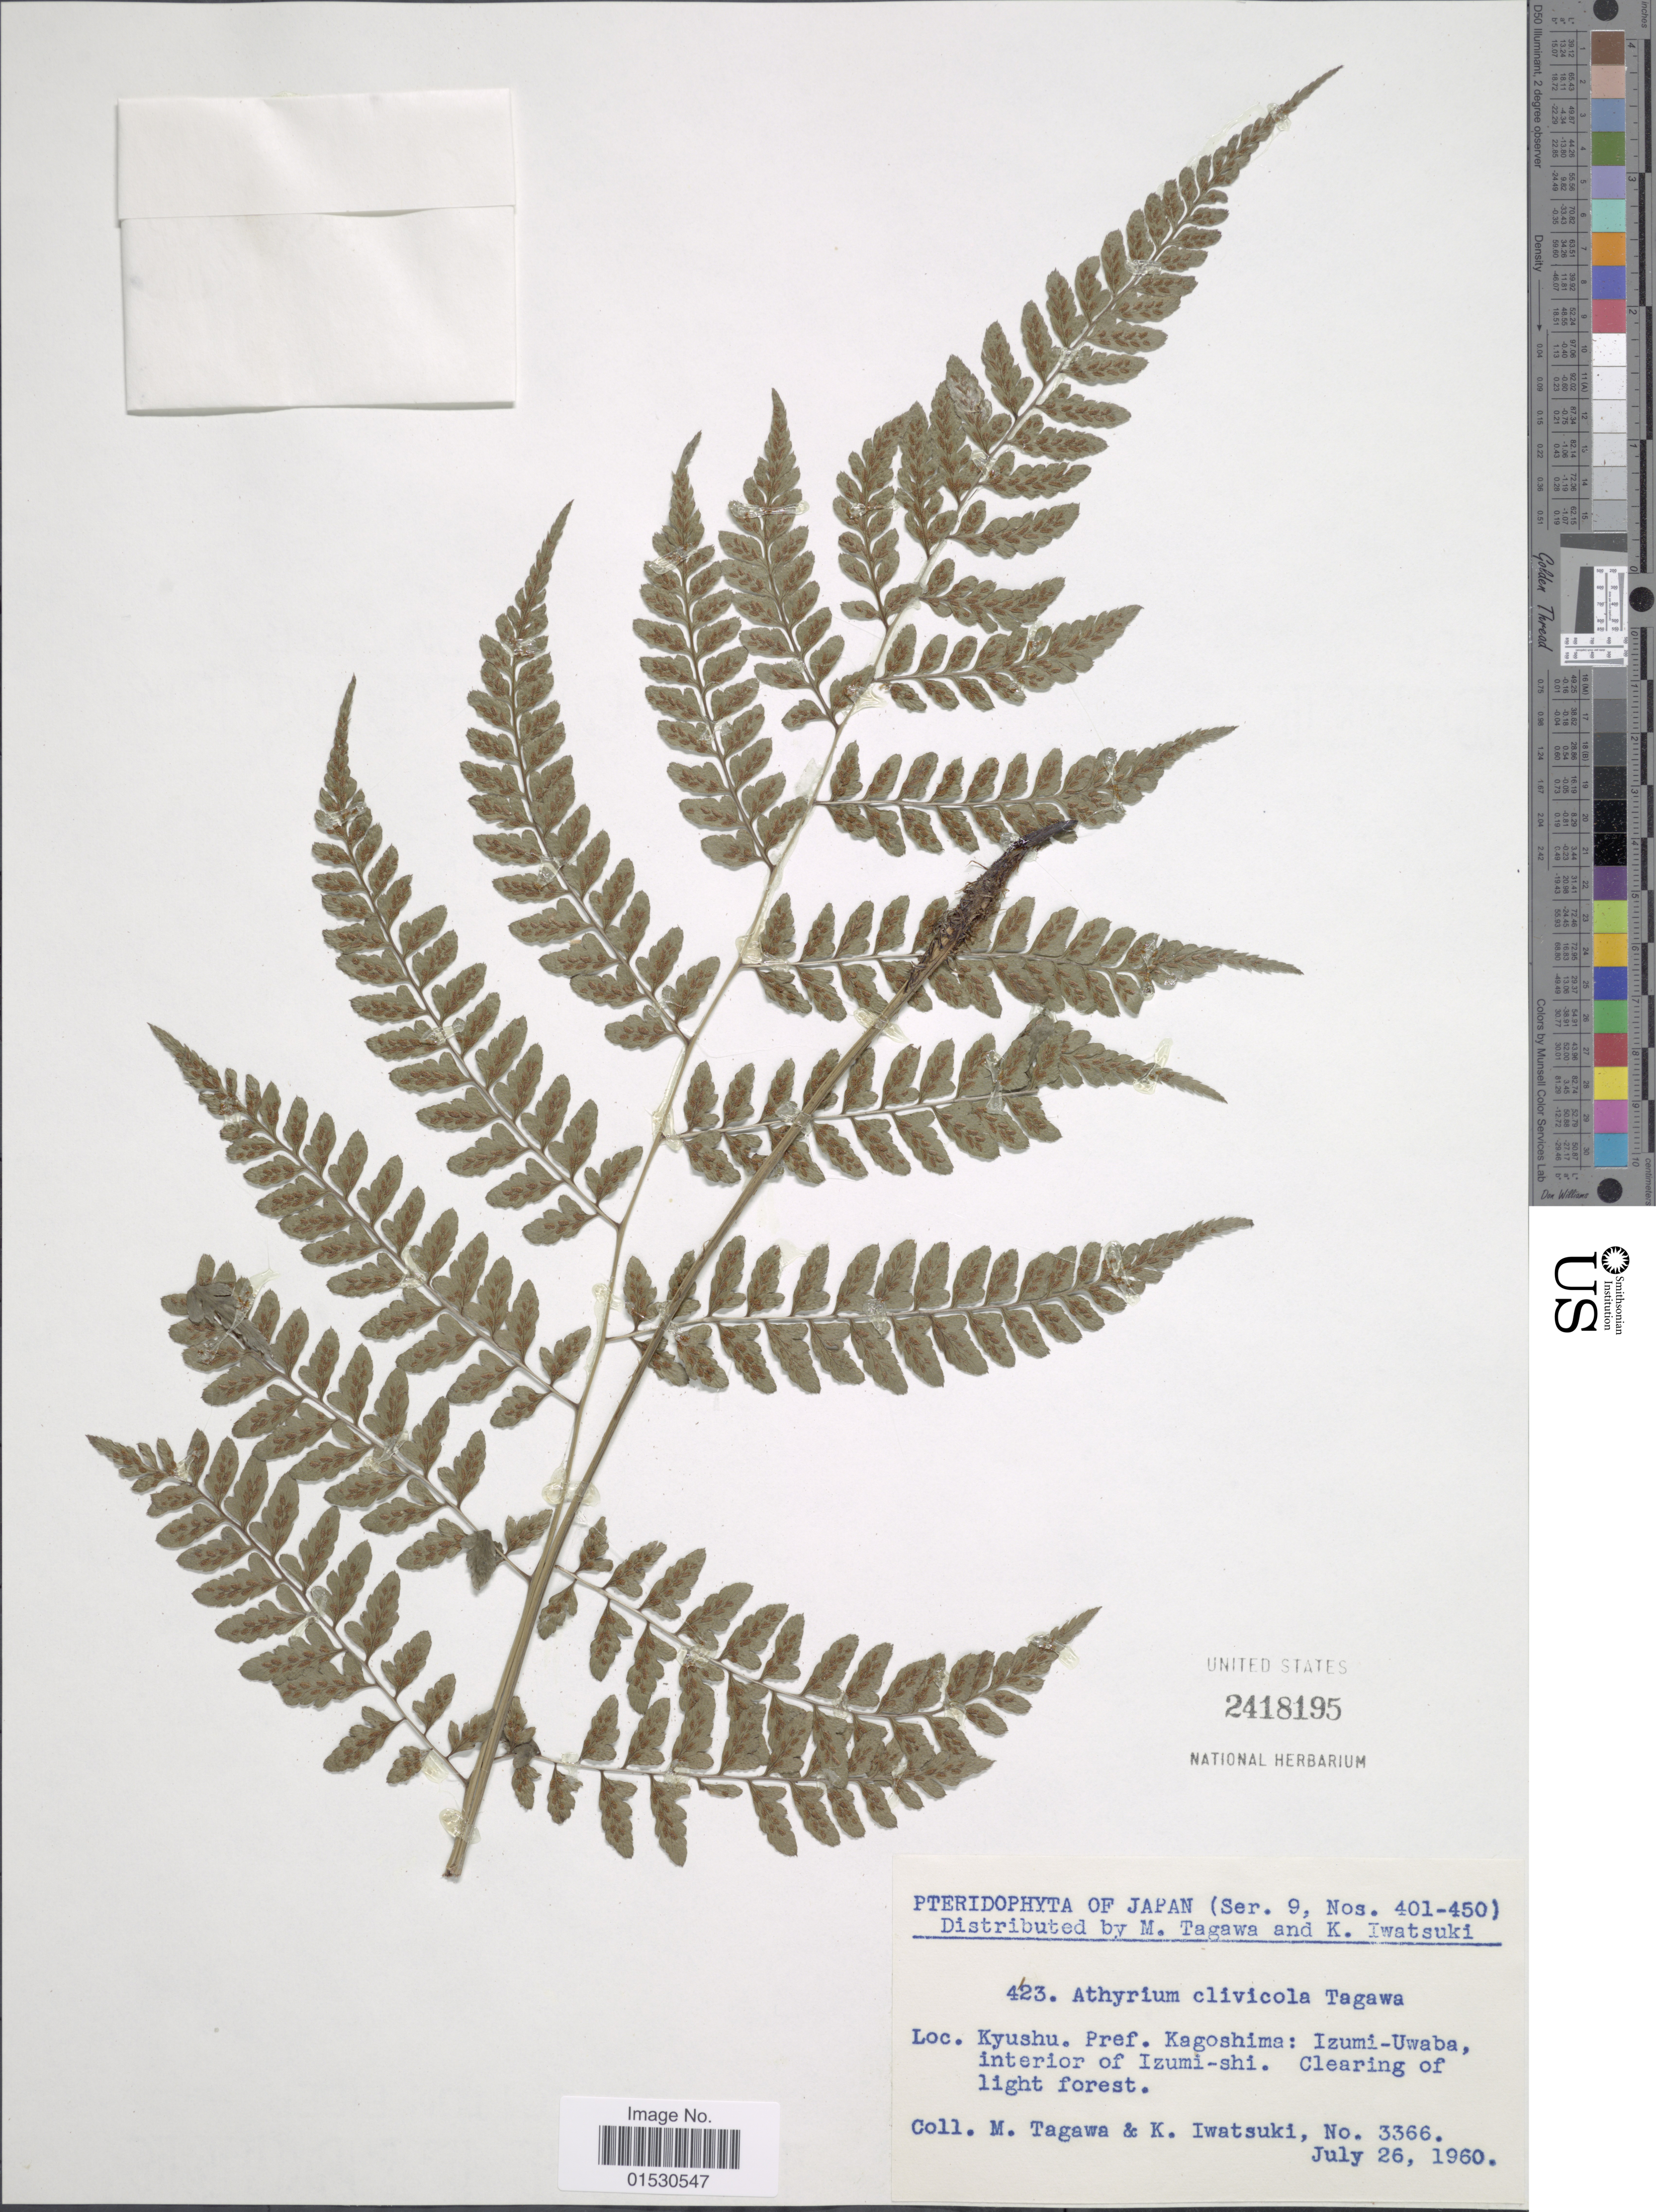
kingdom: Plantae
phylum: Tracheophyta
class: Polypodiopsida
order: Polypodiales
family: Athyriaceae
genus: Athyrium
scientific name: Athyrium clivicola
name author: Tagawa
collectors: M. Tagawa & K. Iwatsuki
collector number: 3366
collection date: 1960-07-26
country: Japan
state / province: Kagosima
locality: Kyushu: Izumi-Uwaba, interior of Izumi-shi. Clearing of light forest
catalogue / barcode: US 2418195